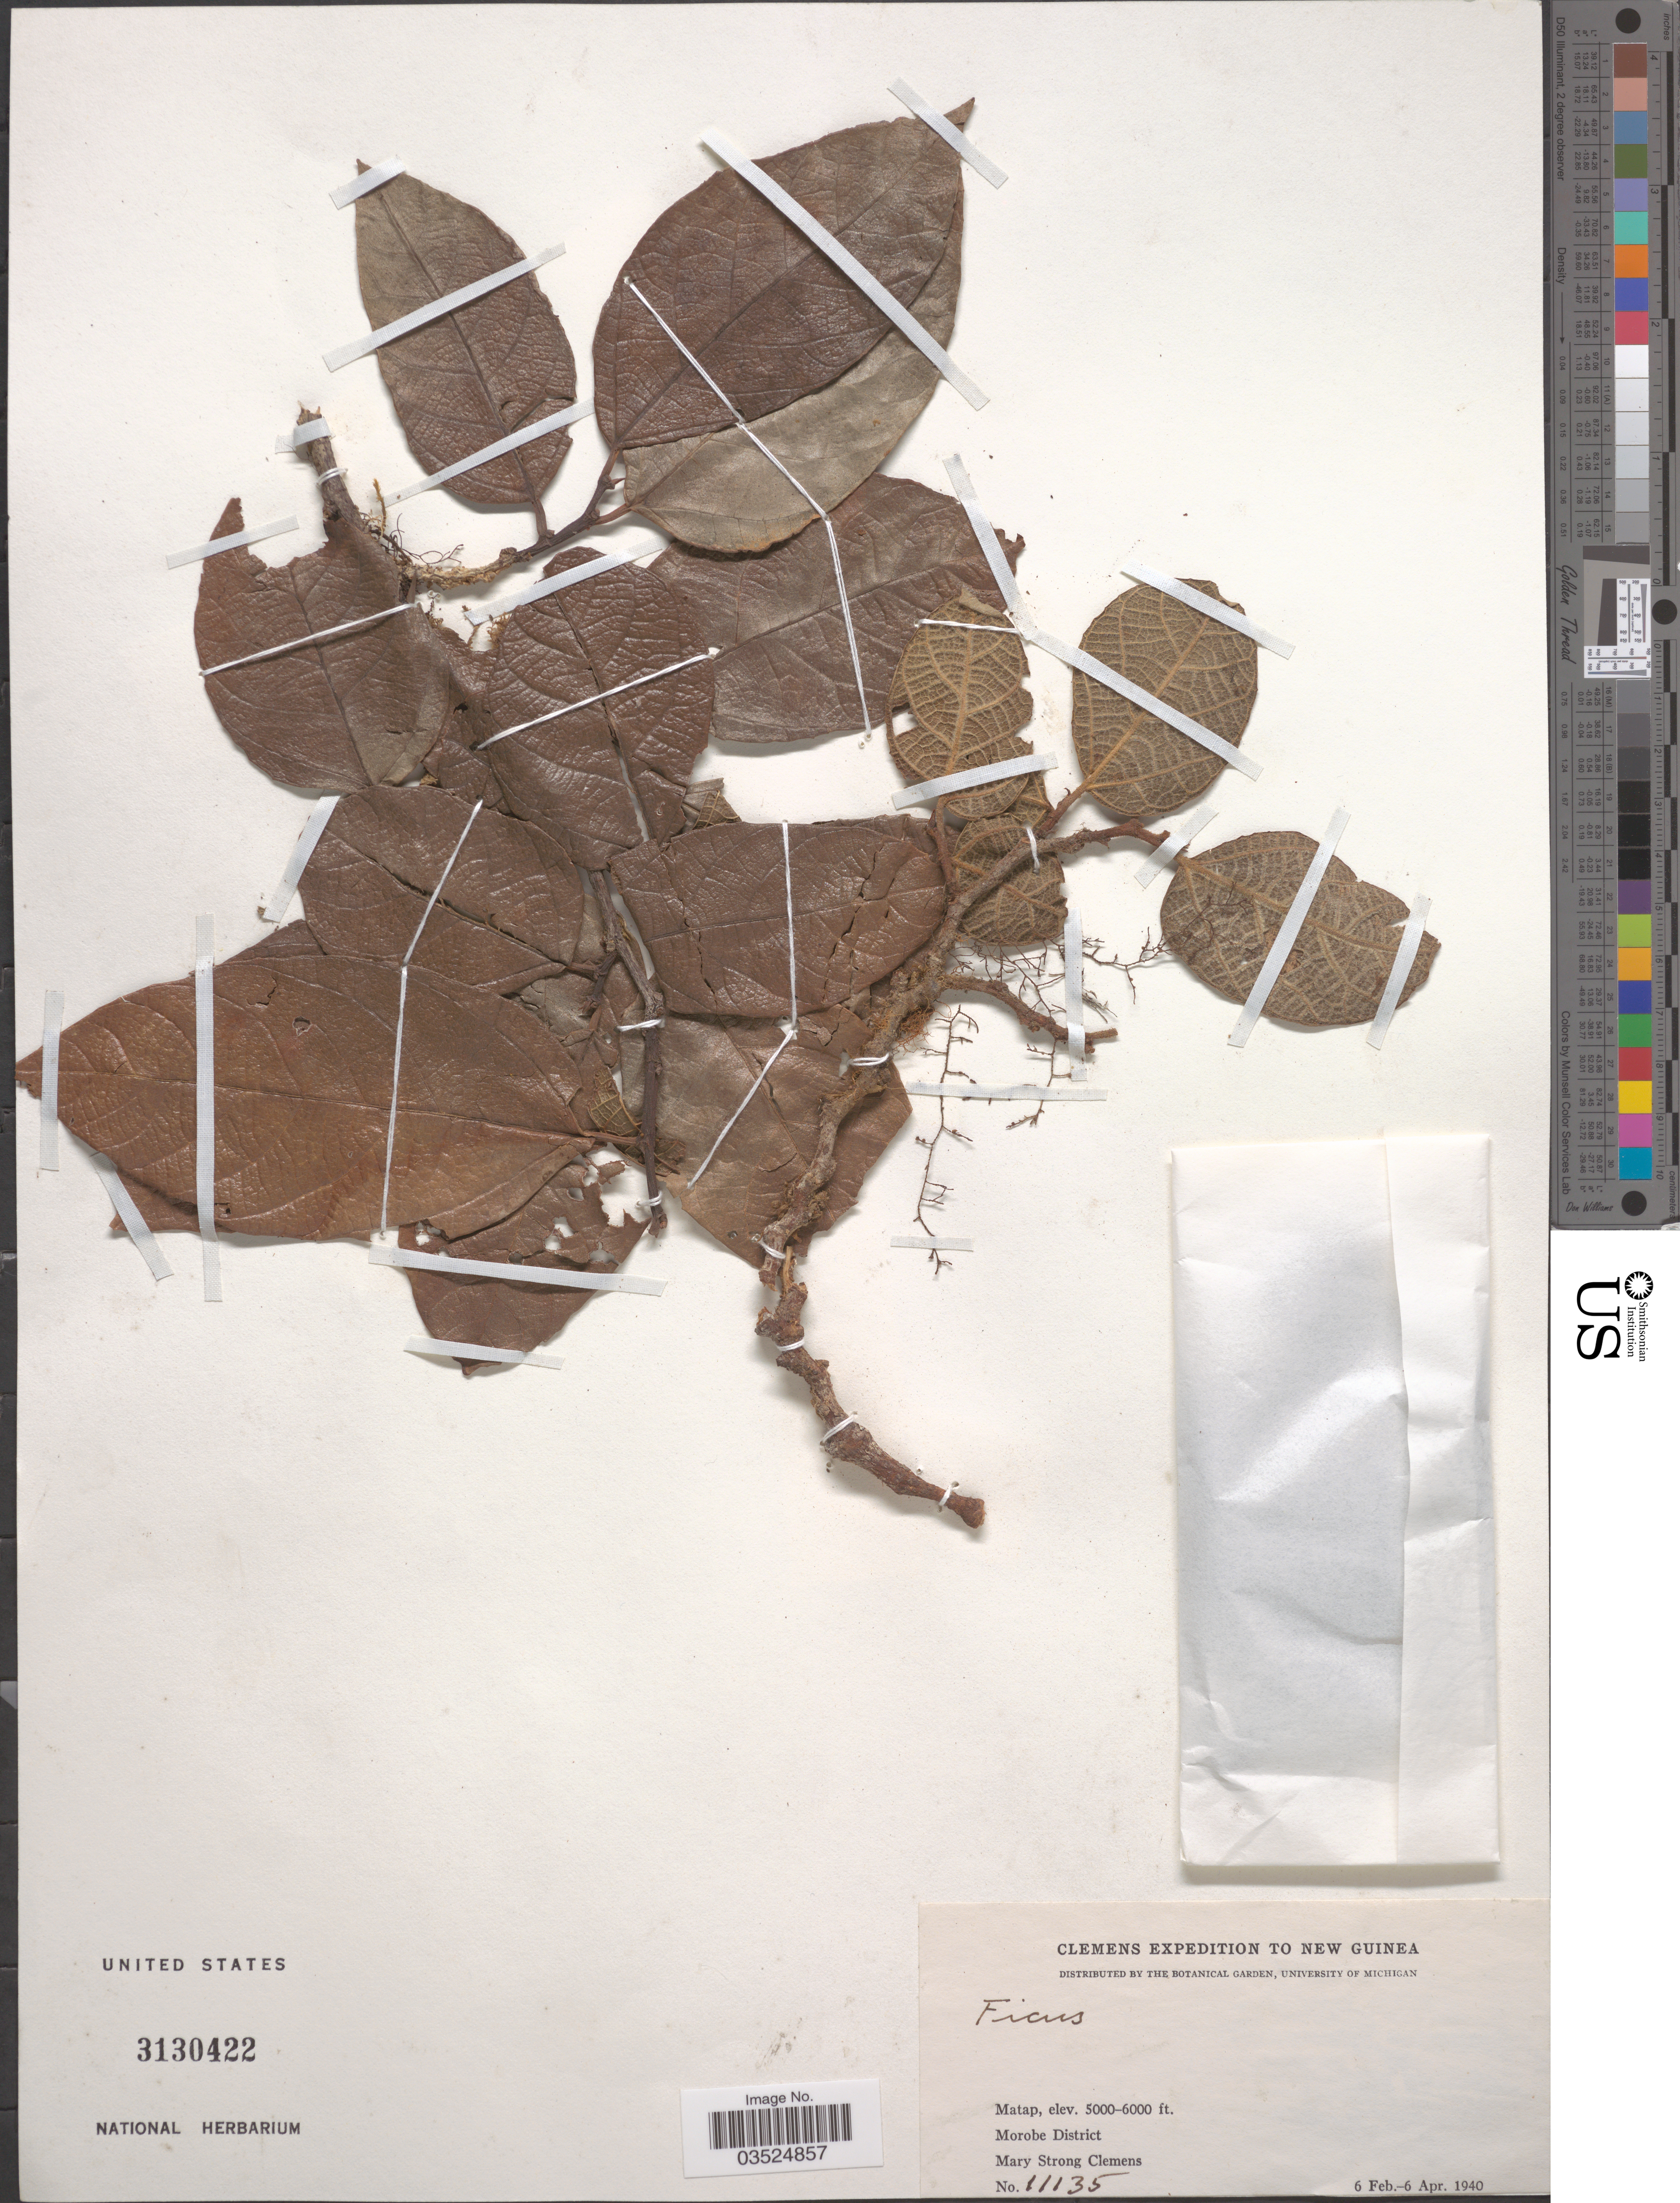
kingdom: Plantae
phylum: Tracheophyta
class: Magnoliopsida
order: Rosales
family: Moraceae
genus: Ficus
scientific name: Ficus sp.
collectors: M. S. Clemens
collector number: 11135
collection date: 1940-02-06/1940-04-06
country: Papua New Guinea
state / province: Morobe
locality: New Guinea. Matap, Morobe District.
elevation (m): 1524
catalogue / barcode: US 3130422